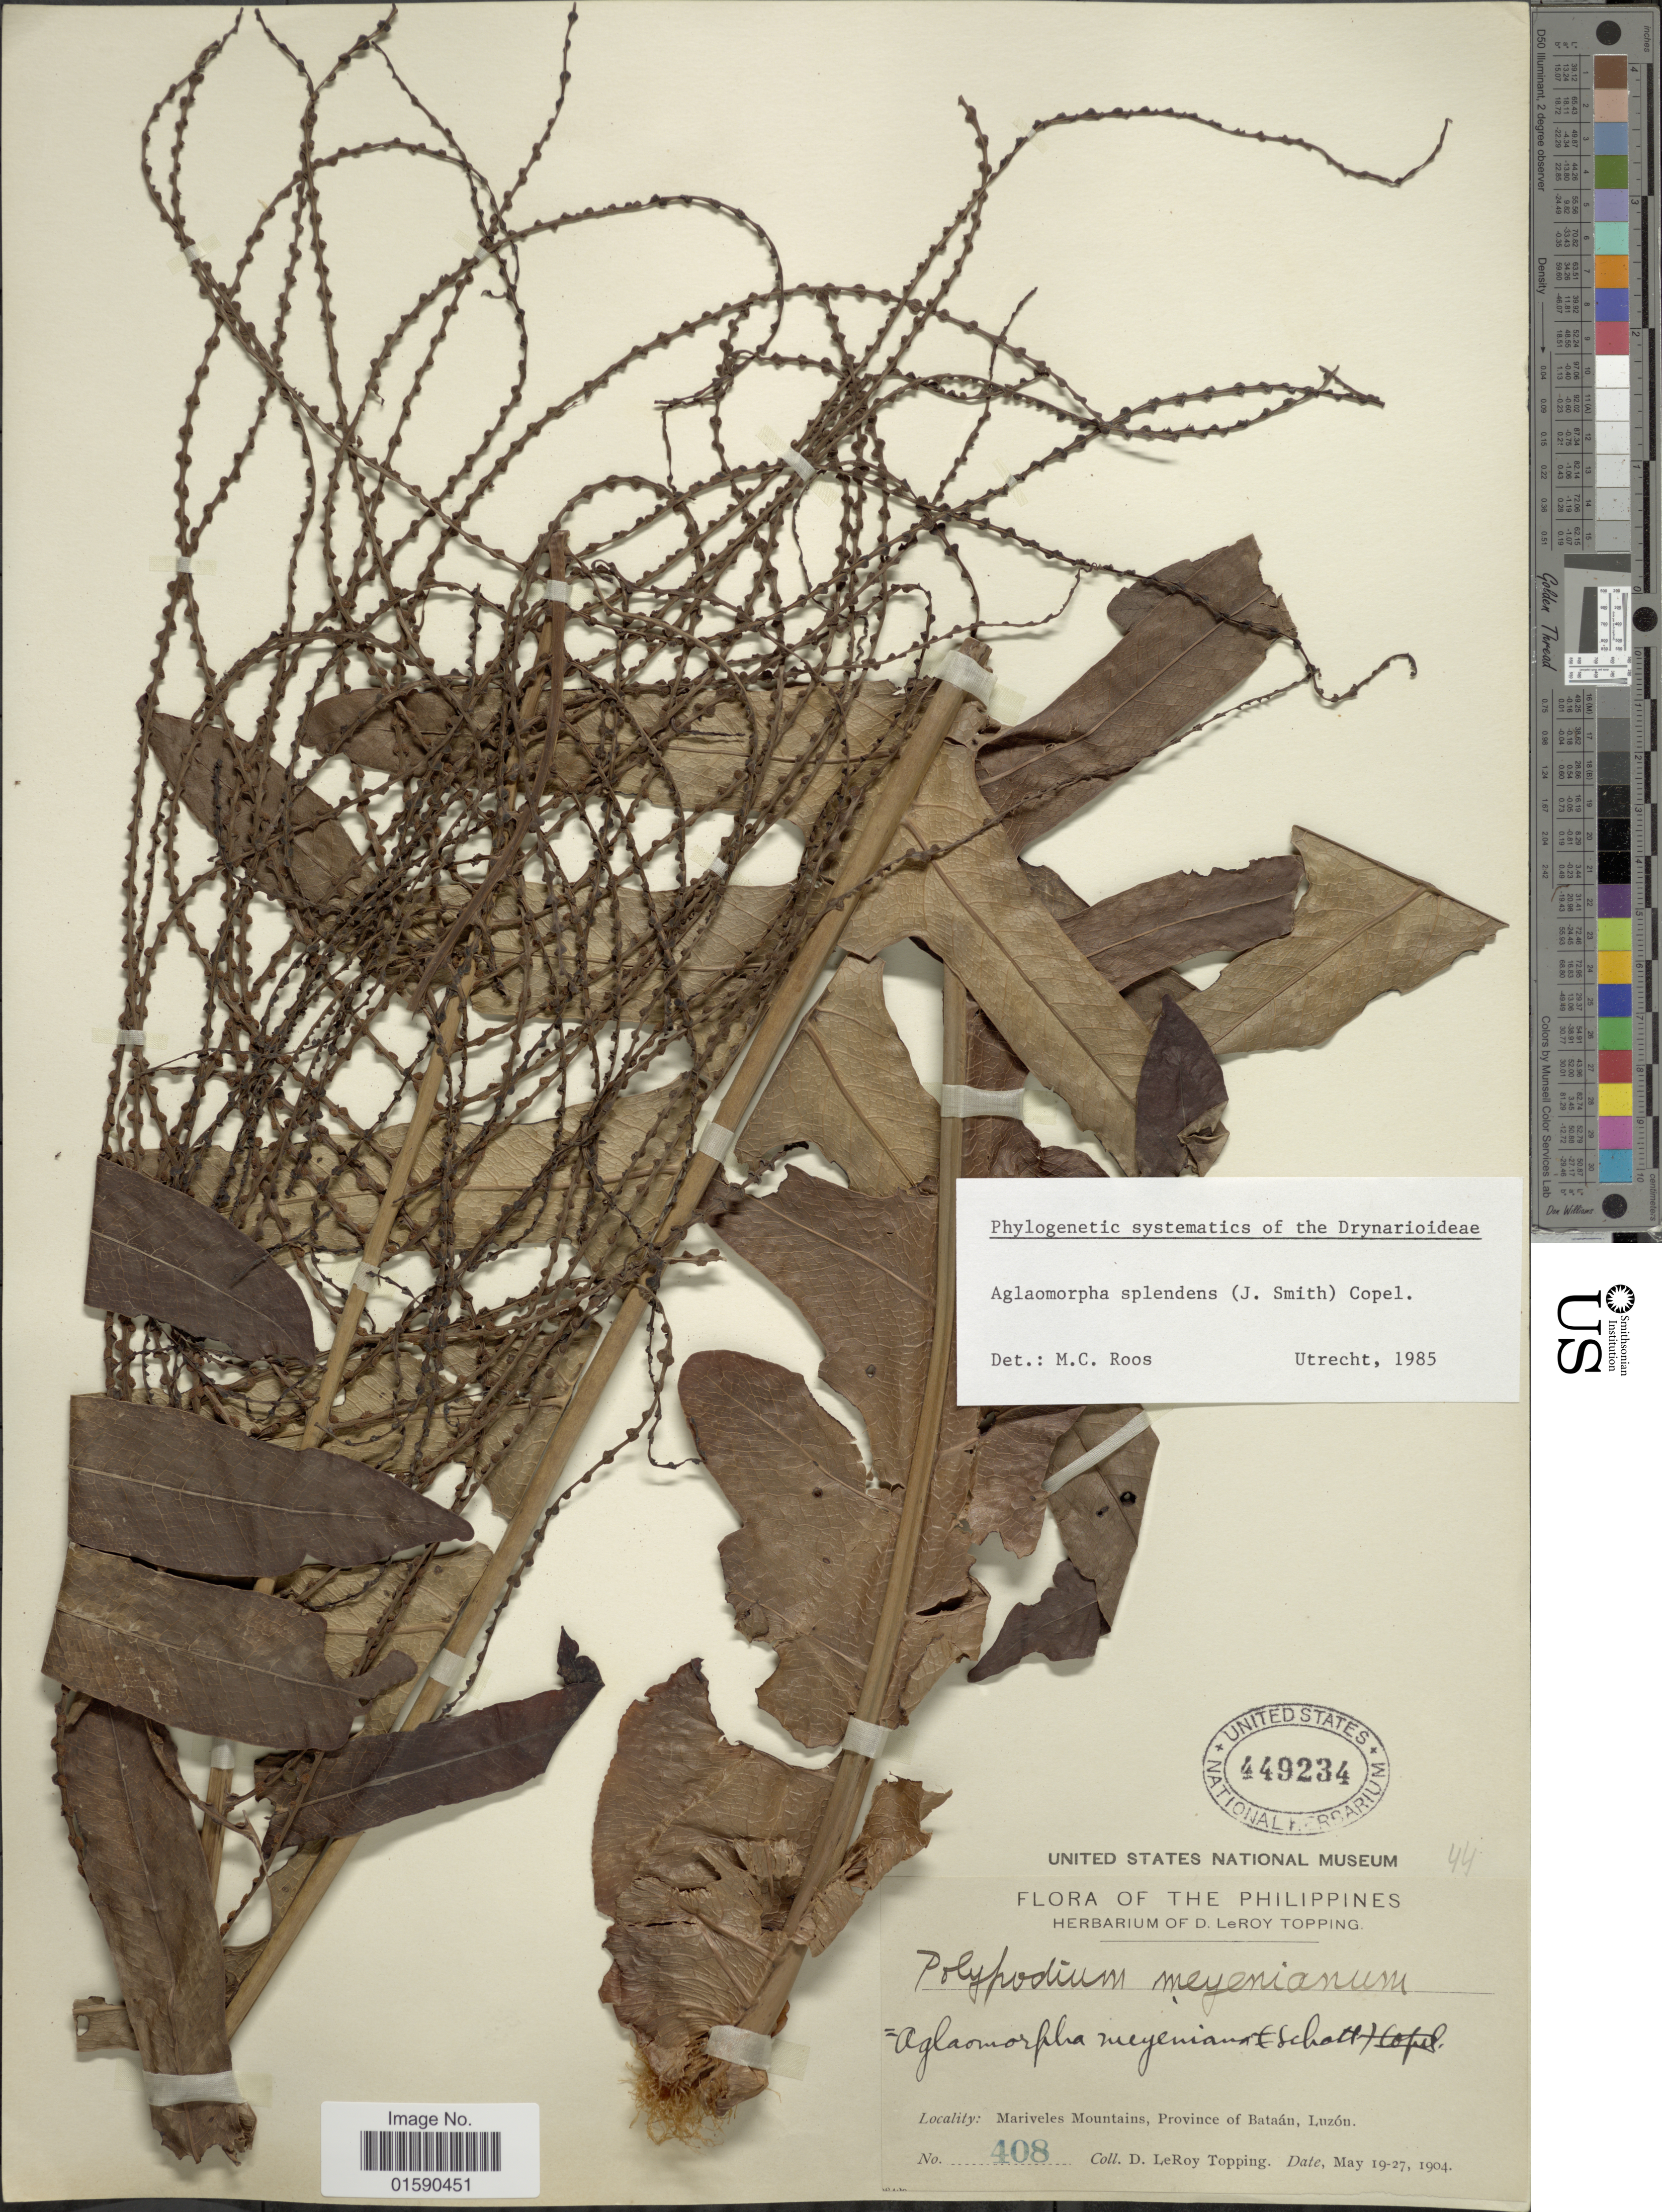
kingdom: Plantae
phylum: Tracheophyta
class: Polypodiopsida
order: Polypodiales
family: Polypodiaceae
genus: Aglaomorpha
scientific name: Aglaomorpha splendens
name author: (J. Sm.) Copel.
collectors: D. L. Topping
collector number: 408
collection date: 1904-05-19/1904-05-27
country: Philippines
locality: Mariveles Mountains, Province of Bataan, Luzon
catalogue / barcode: US 449234